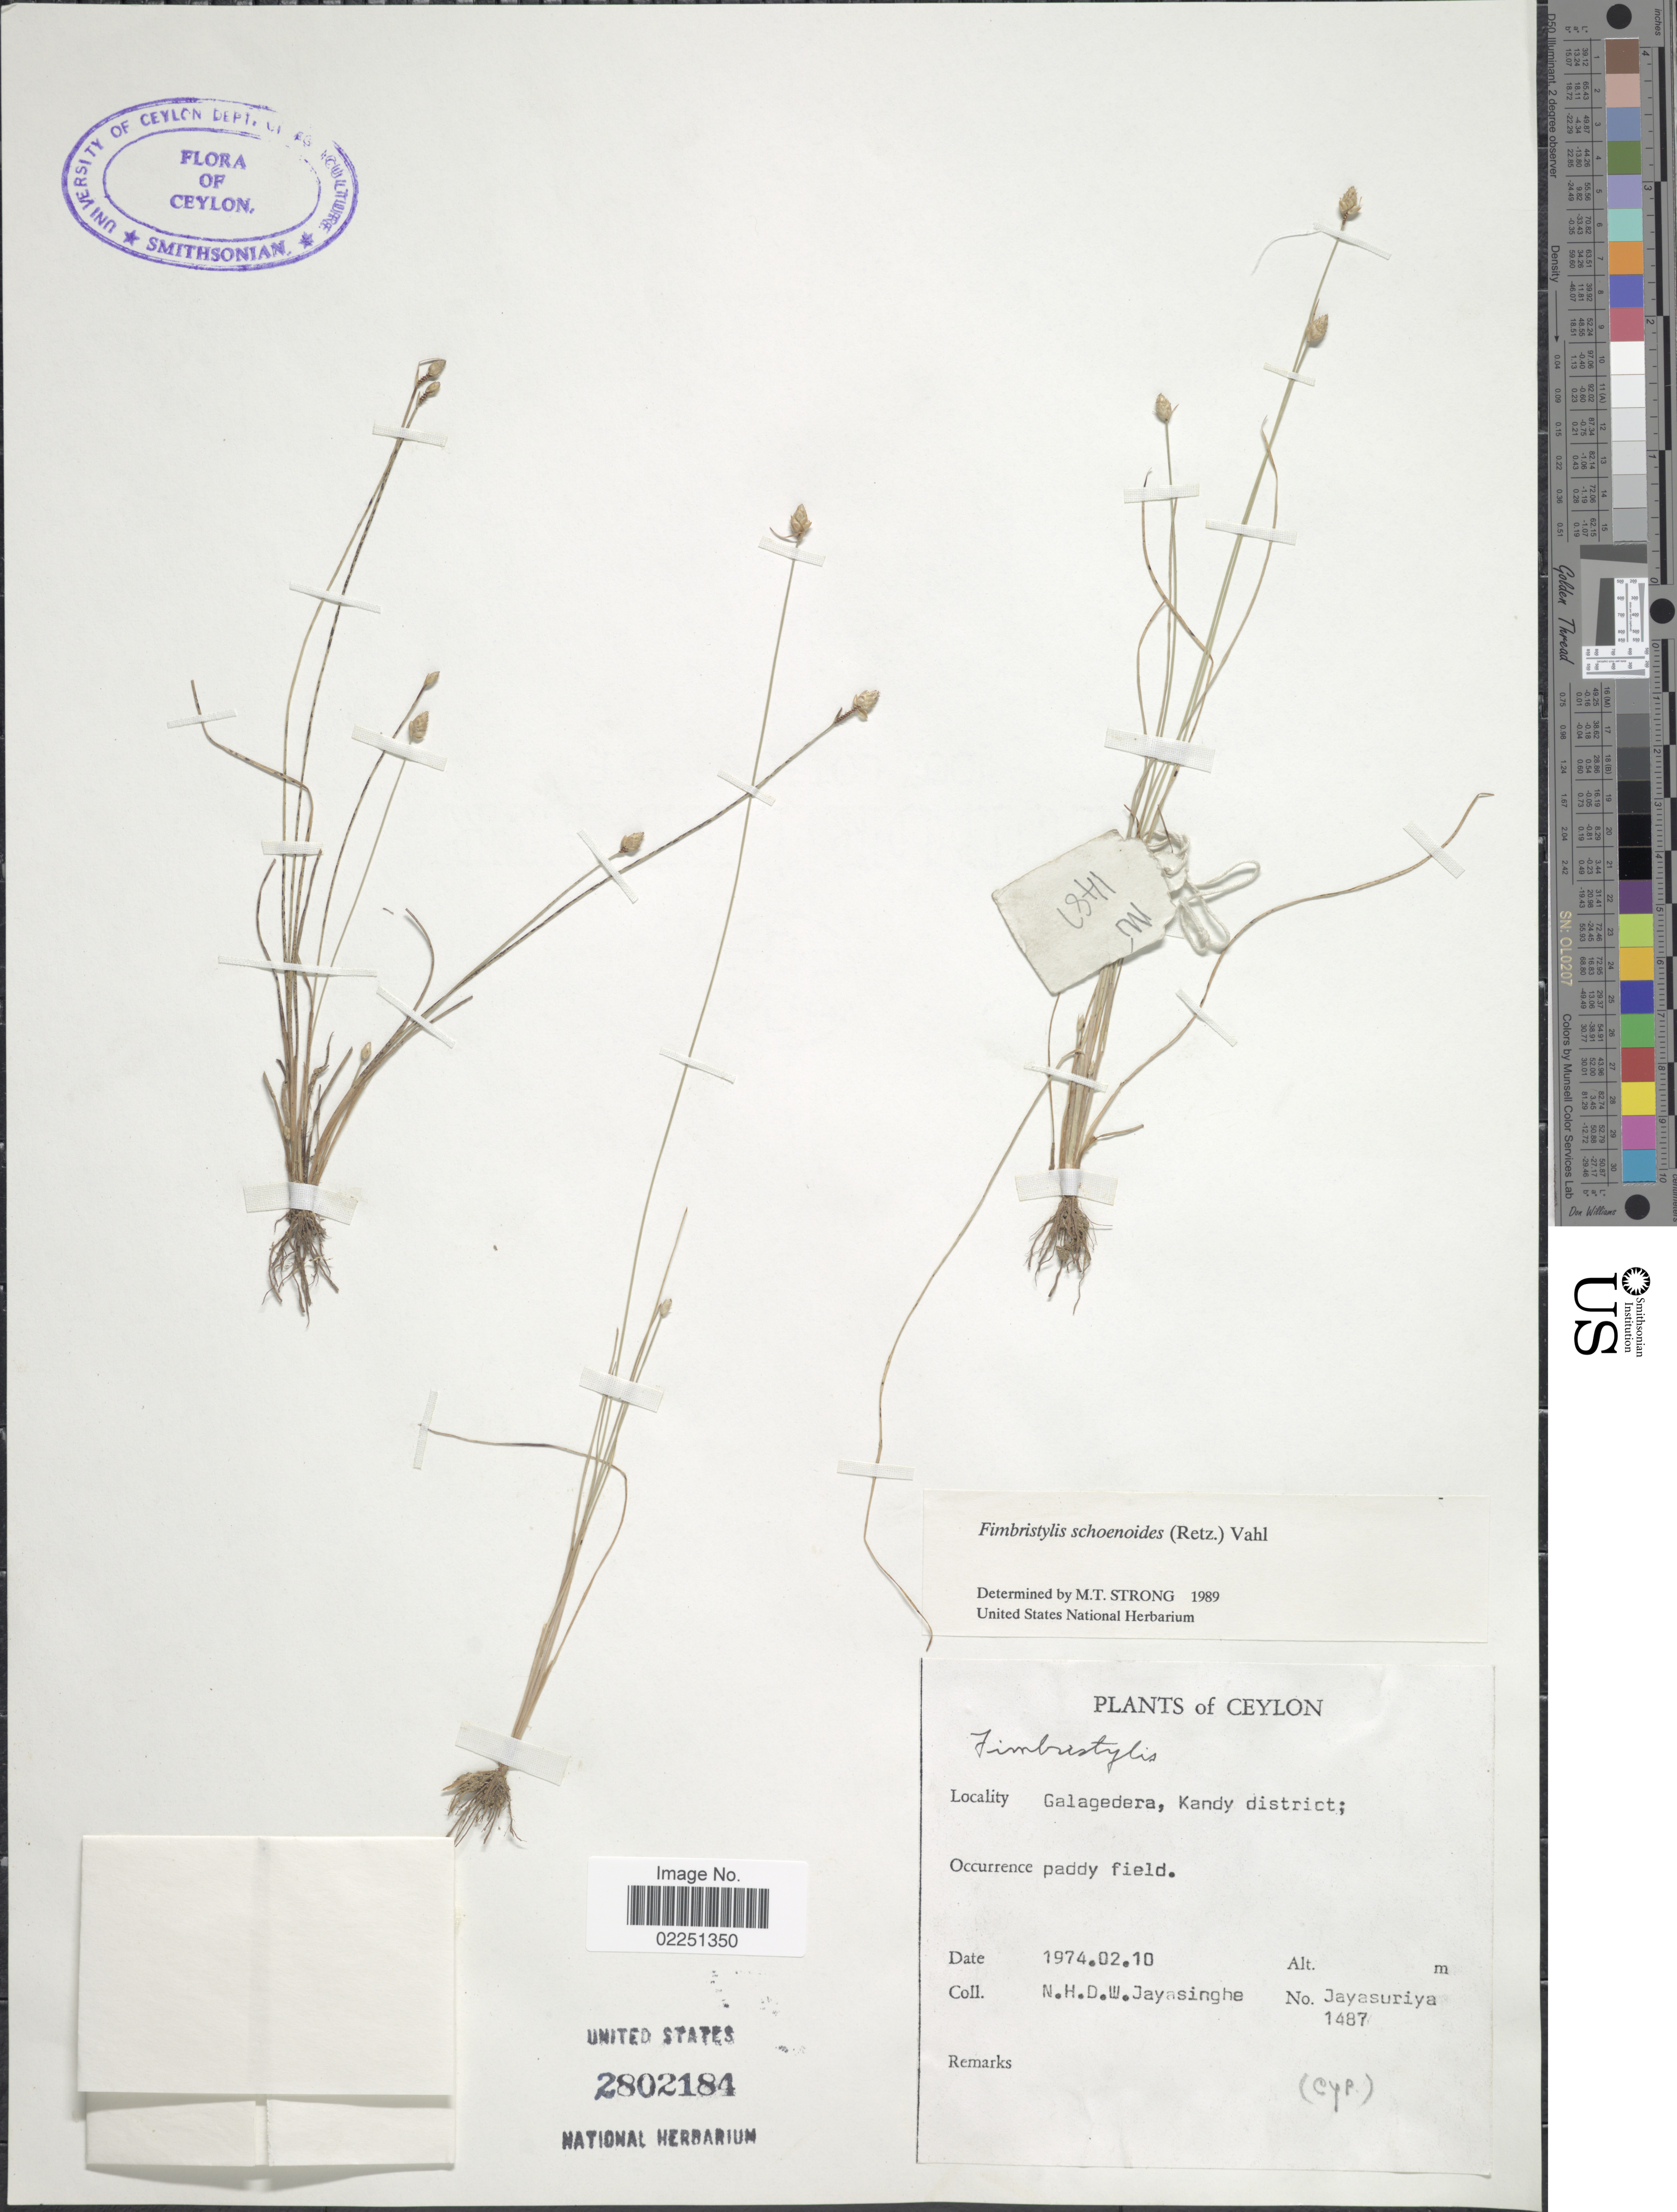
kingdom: Plantae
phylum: Tracheophyta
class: Liliopsida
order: Poales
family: Cyperaceae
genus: Fimbristylis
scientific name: Fimbristylis schoenoides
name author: (Retz.) Vahl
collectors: N. Jayasinghe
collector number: Jayasuriya 1487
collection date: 1974-02-10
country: Sri Lanka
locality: Ceylon, Galagedera, Kandy District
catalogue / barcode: US 2802184